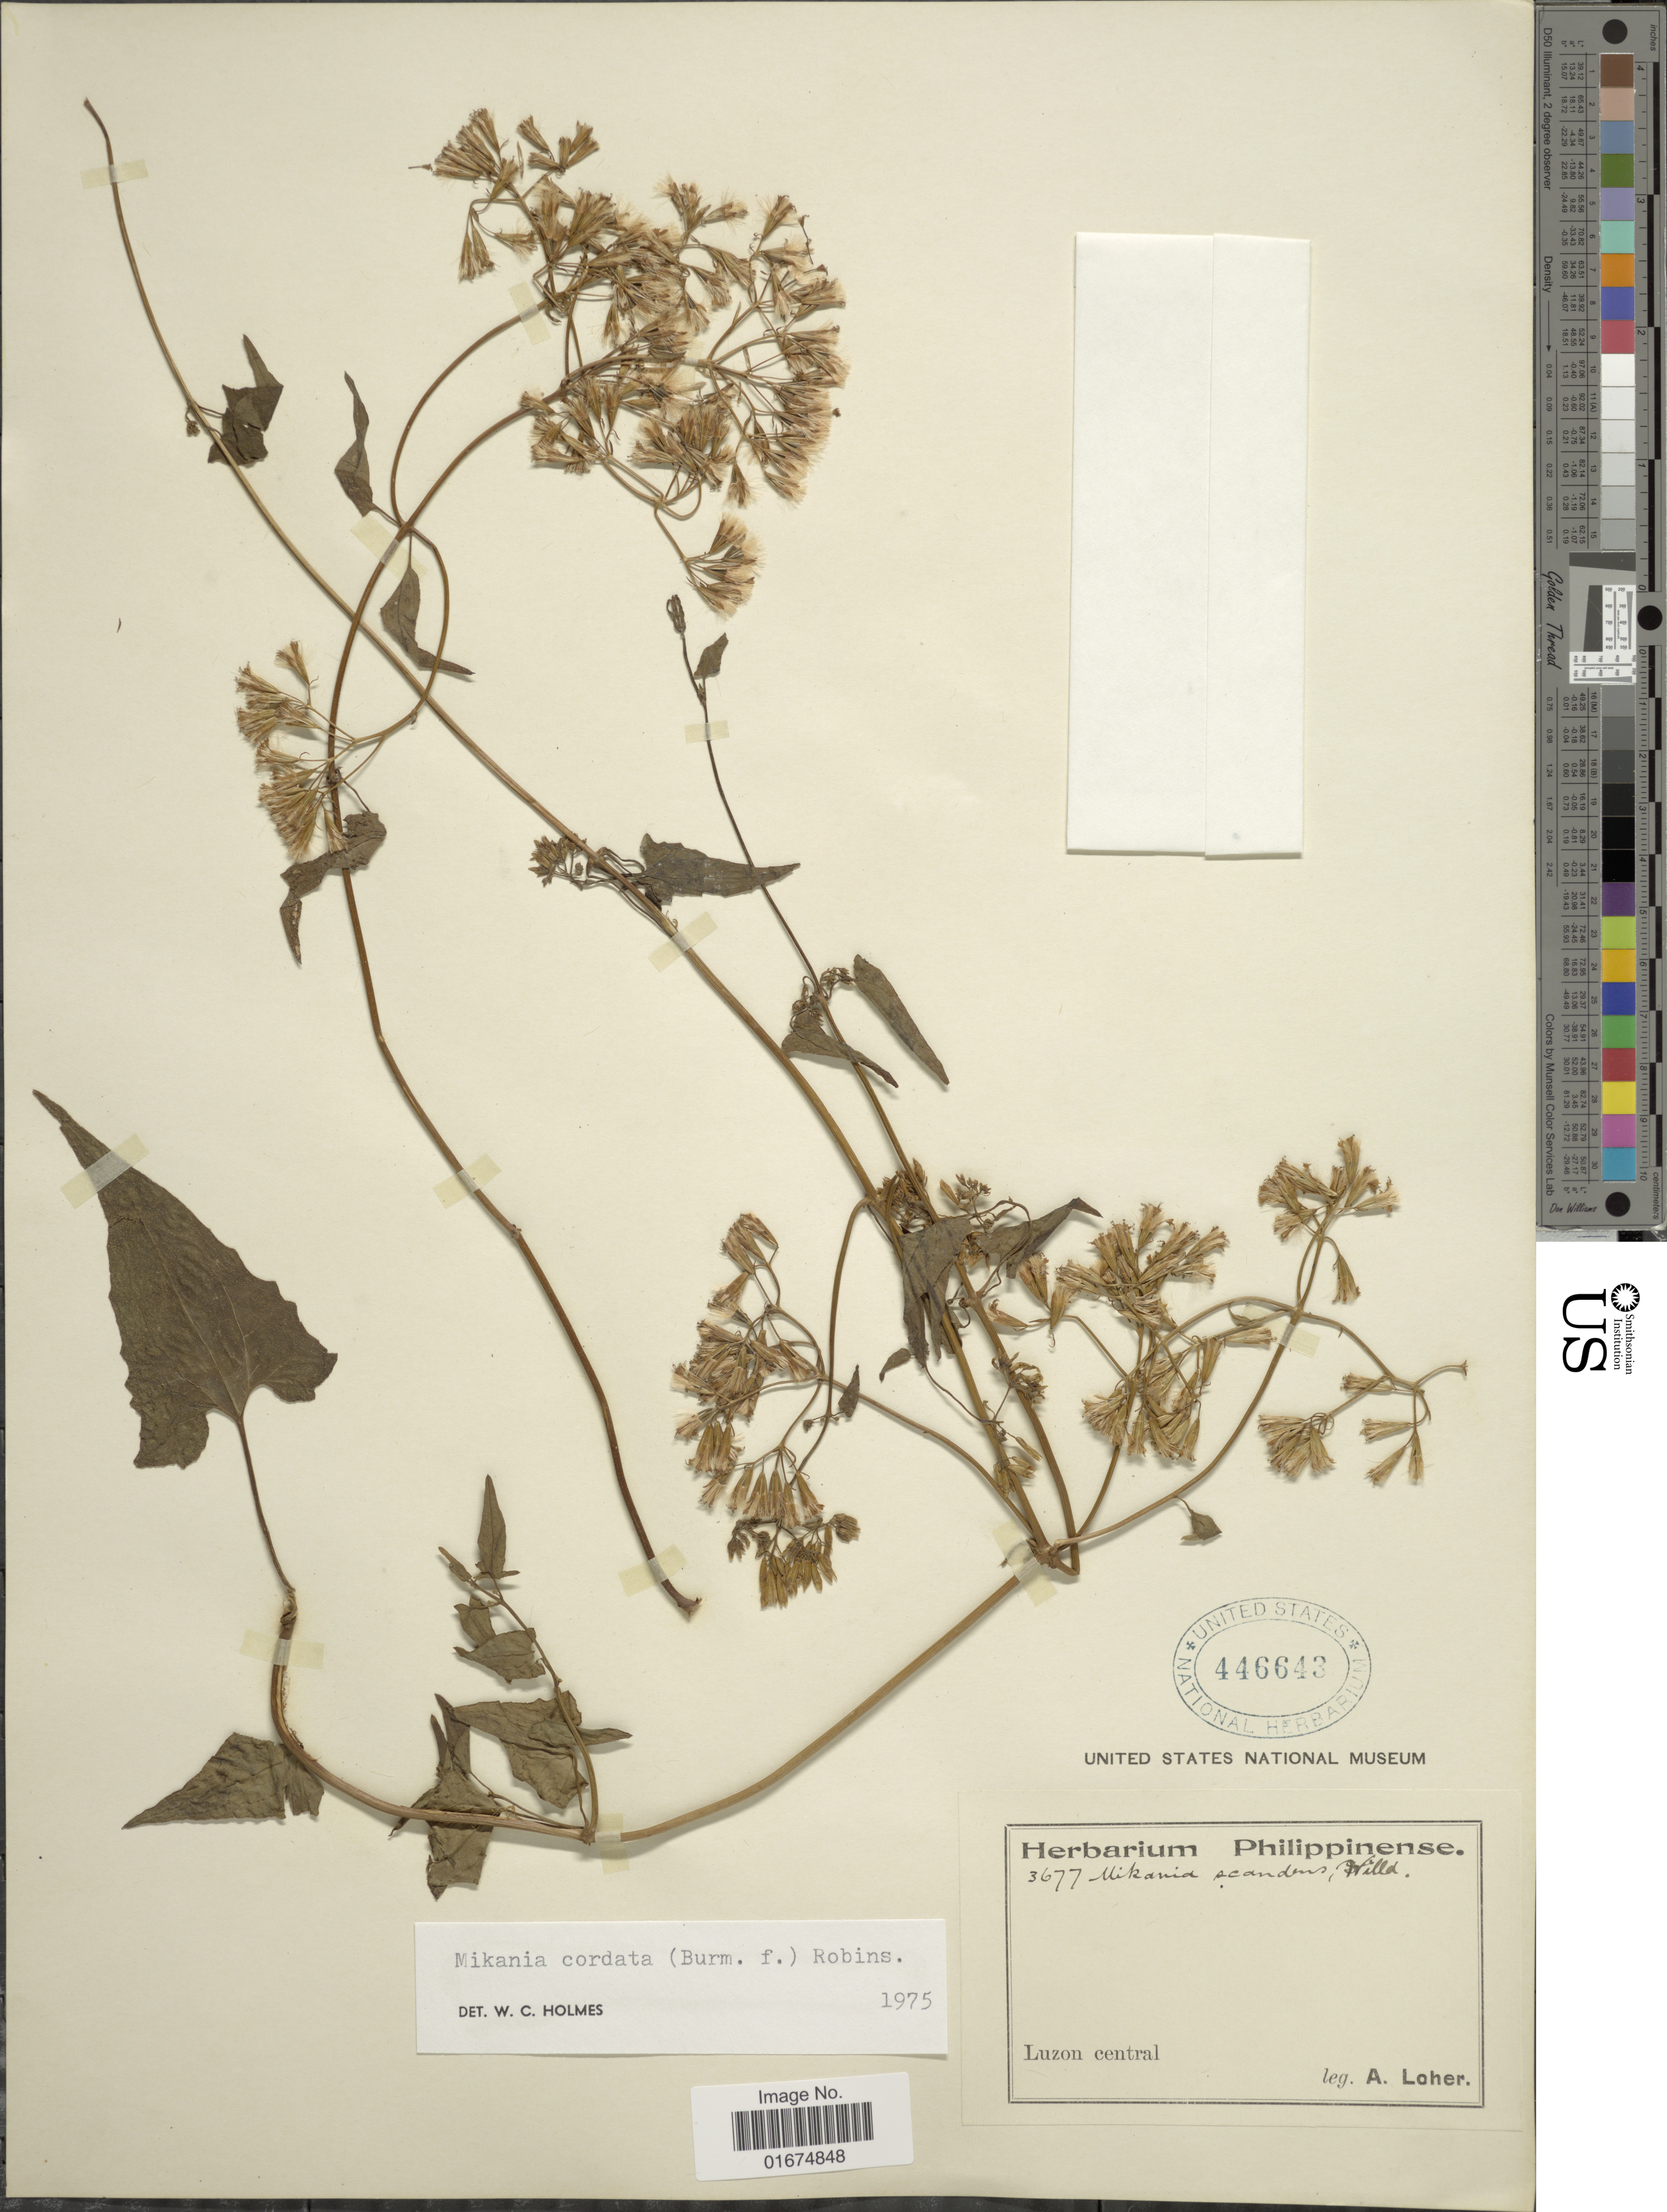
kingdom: Plantae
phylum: Tracheophyta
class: Magnoliopsida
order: Asterales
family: Asteraceae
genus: Mikania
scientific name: Mikania cordata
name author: (Burm. f.) B.L. Rob.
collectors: A. Loher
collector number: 3677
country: Philippines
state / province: Central Luzon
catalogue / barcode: US 446643